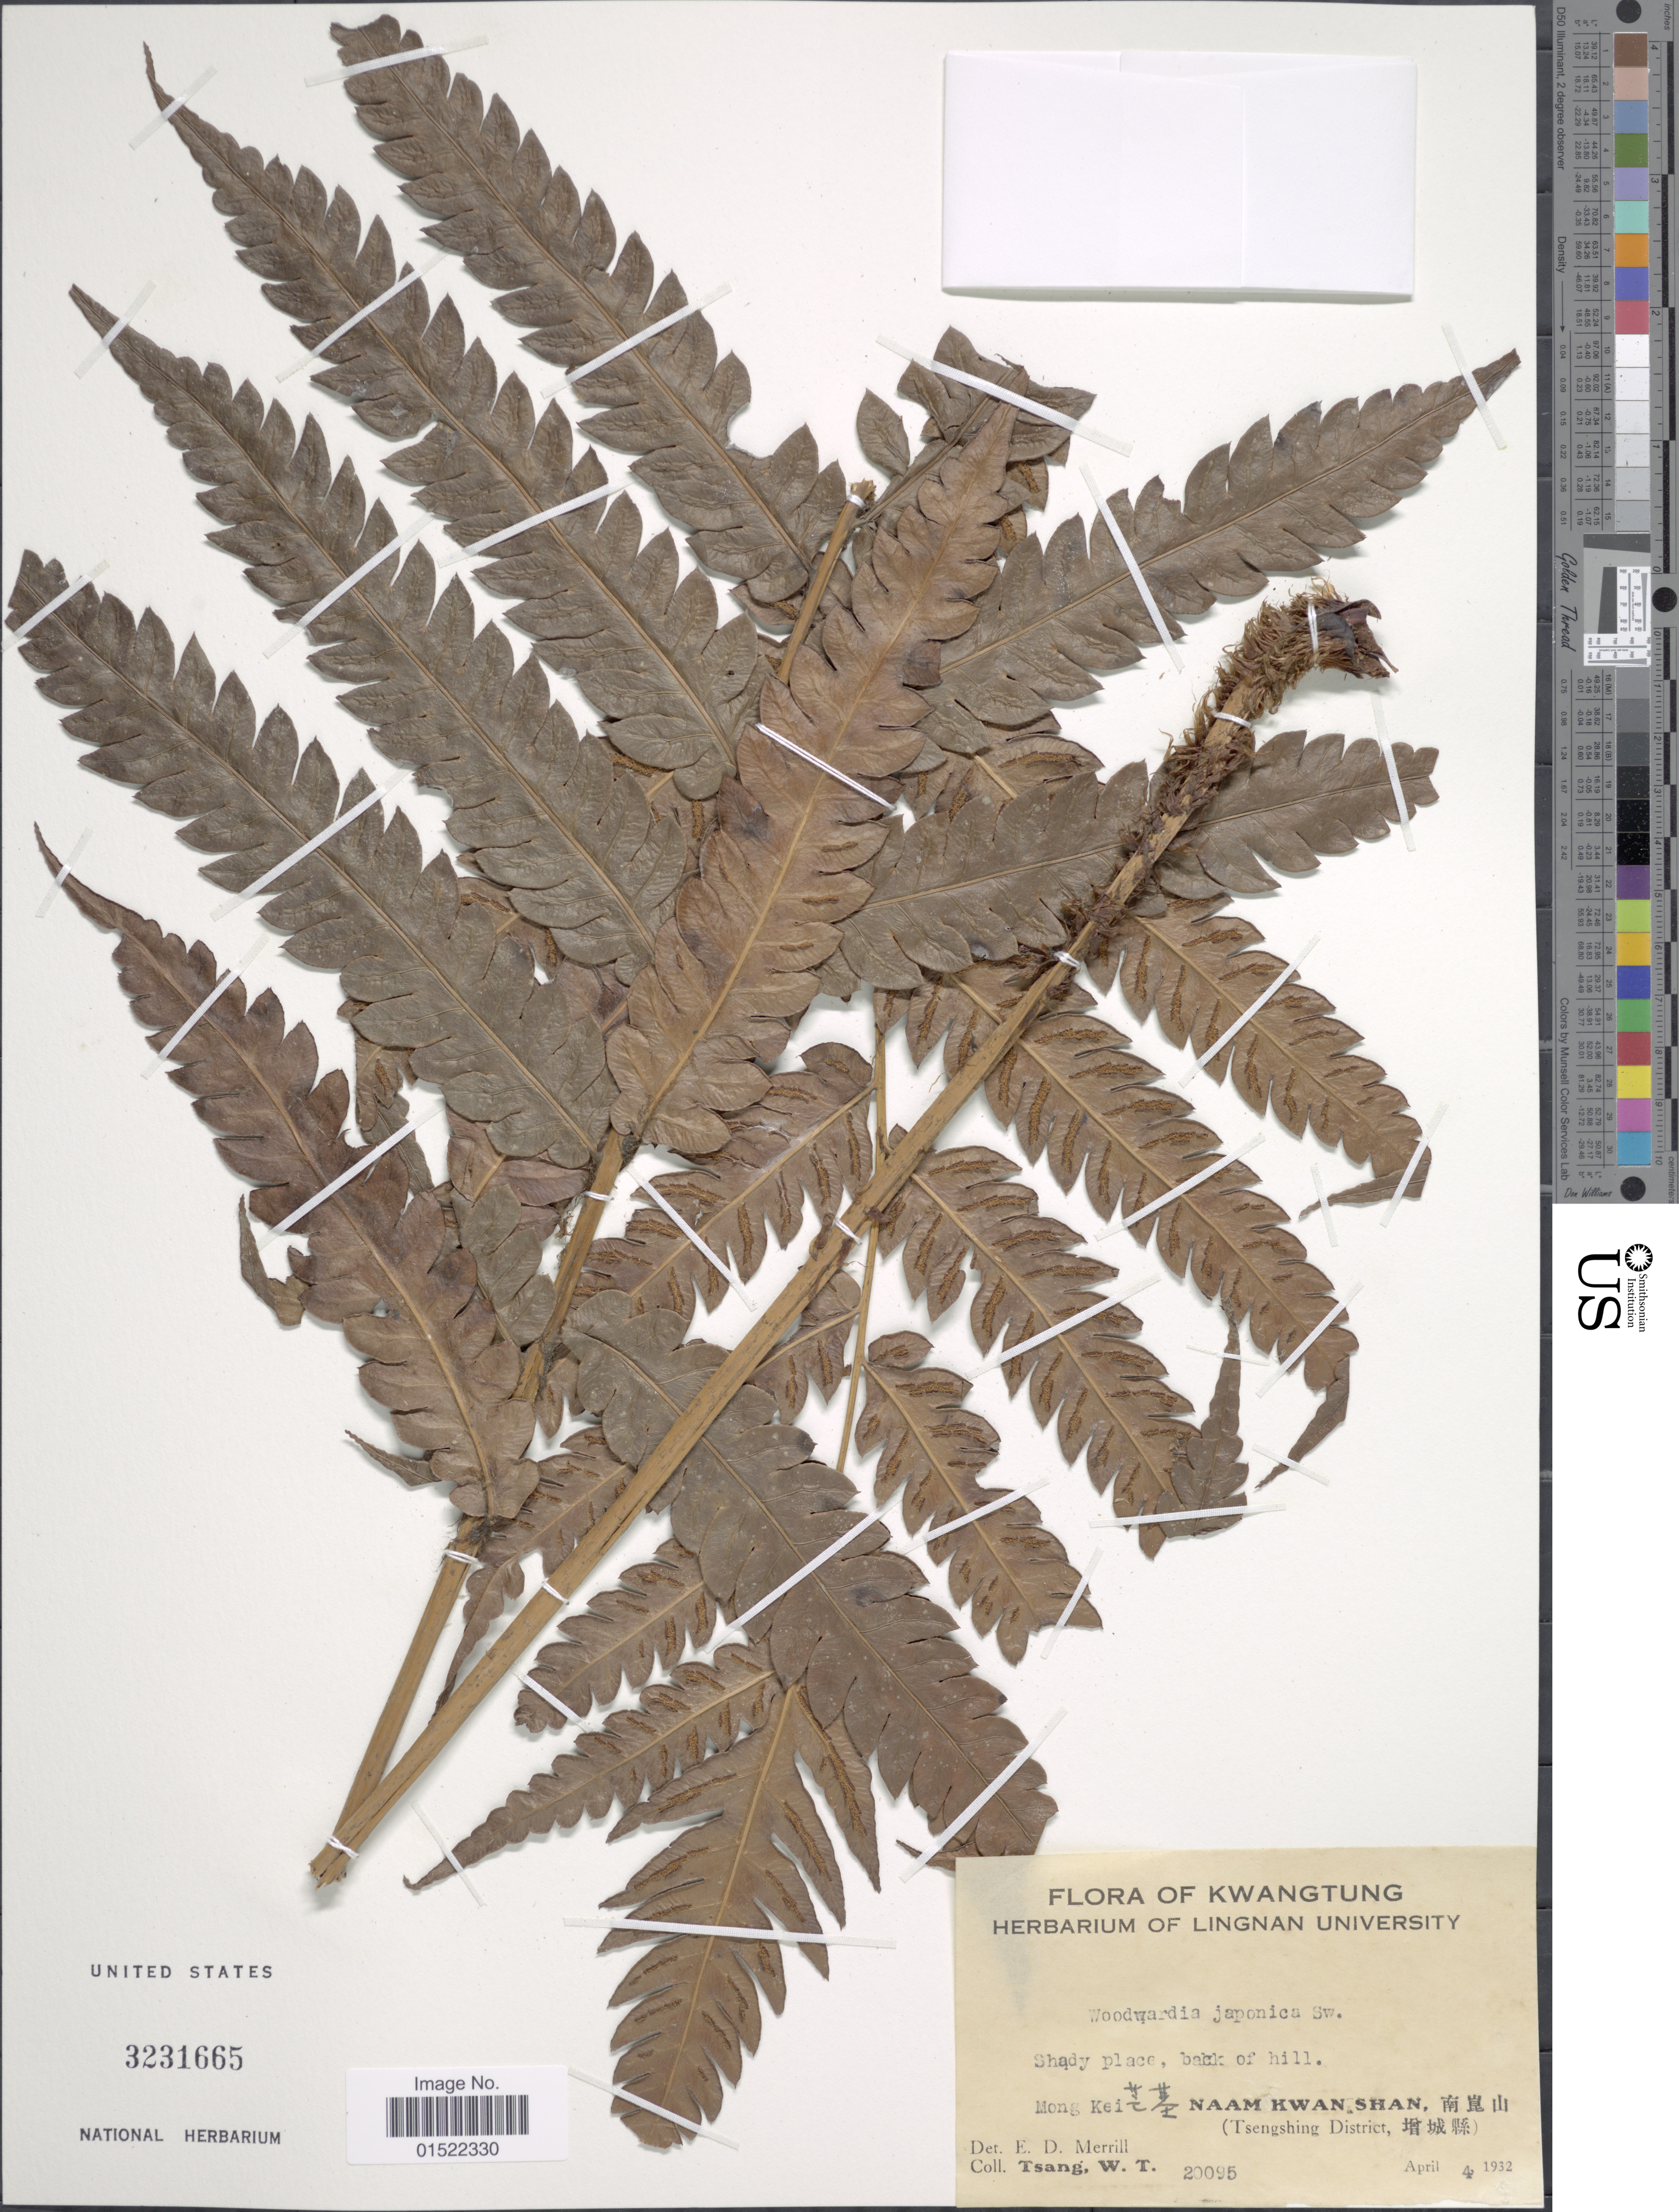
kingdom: Plantae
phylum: Tracheophyta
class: Polypodiopsida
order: Polypodiales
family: Blechnaceae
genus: Woodwardia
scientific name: Woodwardia japonica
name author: (L. f.) Sm.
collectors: W. T. Tsang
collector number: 20095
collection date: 1932-04-04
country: China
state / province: Guangdong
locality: Kwangtung, Mong Kei, Naam Kwam Shan, Tsengshing District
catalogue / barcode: US 3231665